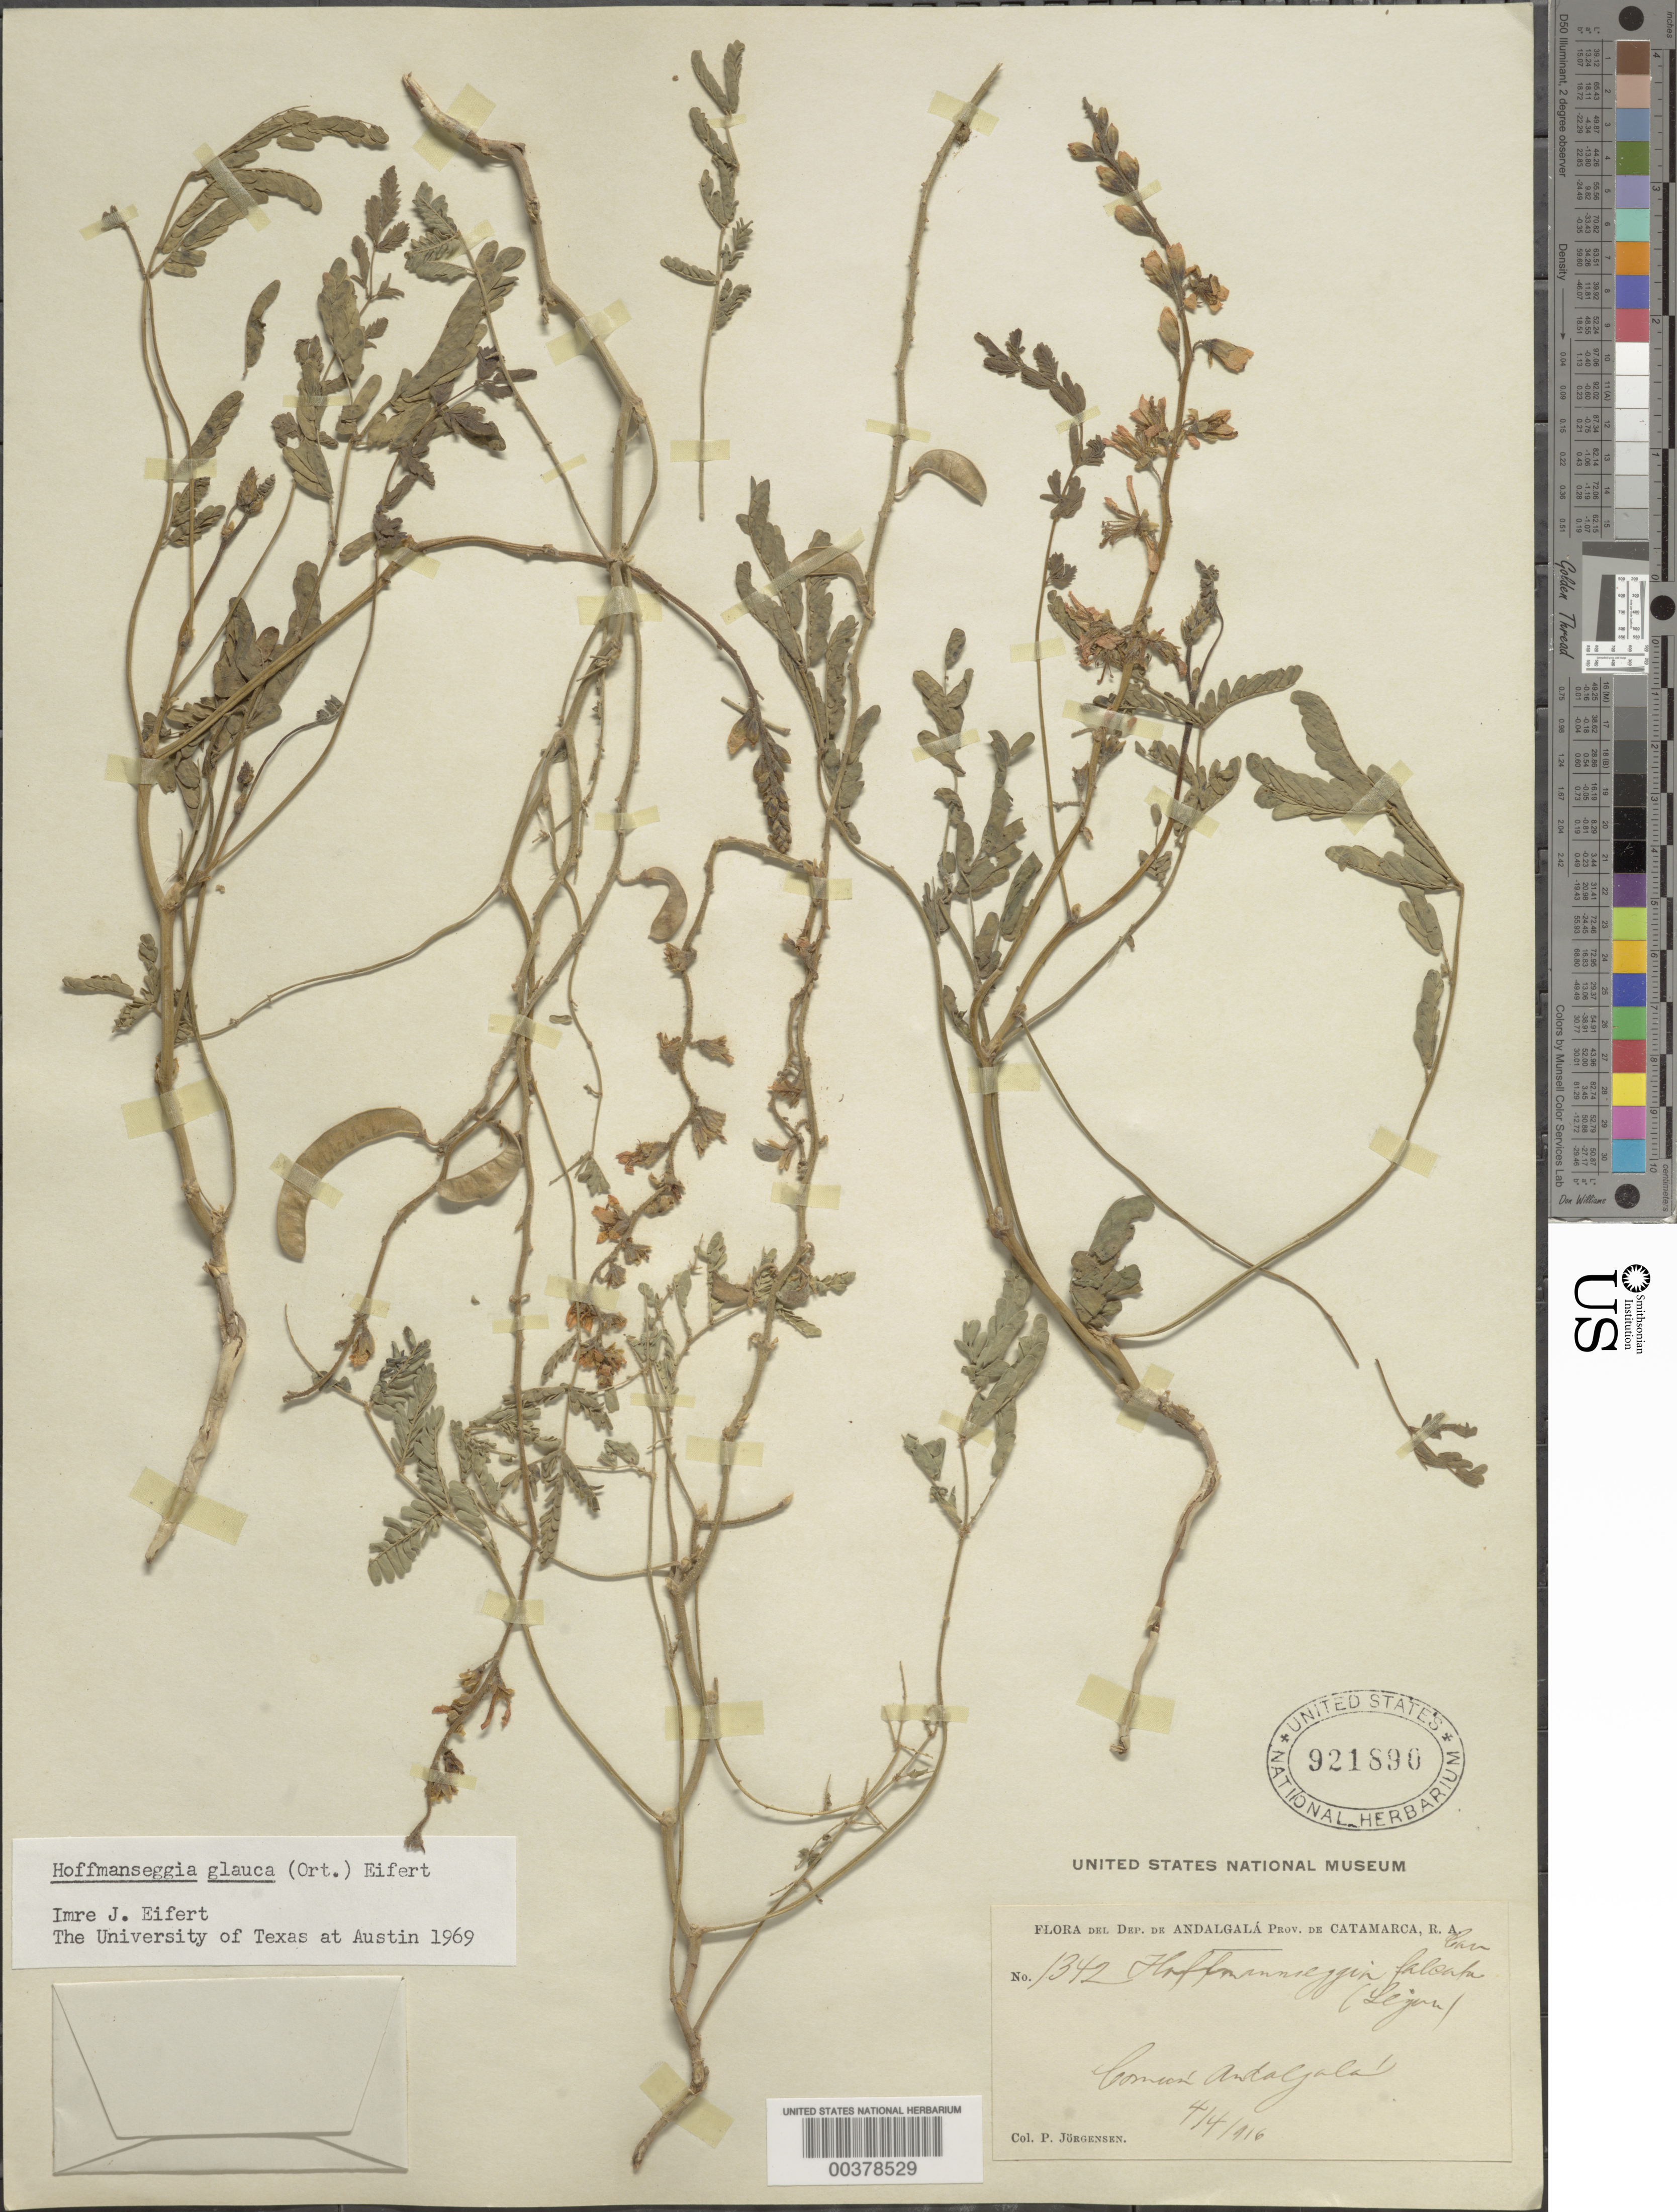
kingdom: Plantae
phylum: Tracheophyta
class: Magnoliopsida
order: Fabales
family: Fabaceae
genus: Hoffmannseggia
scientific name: Hoffmannseggia glauca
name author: (Ortega) Eifert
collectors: P. Jorgensen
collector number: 1342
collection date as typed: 04 Apr 1916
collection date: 1916-04-04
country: Argentina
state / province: Catamarca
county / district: Andalgalá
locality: Comcon Antagala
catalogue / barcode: US 921896